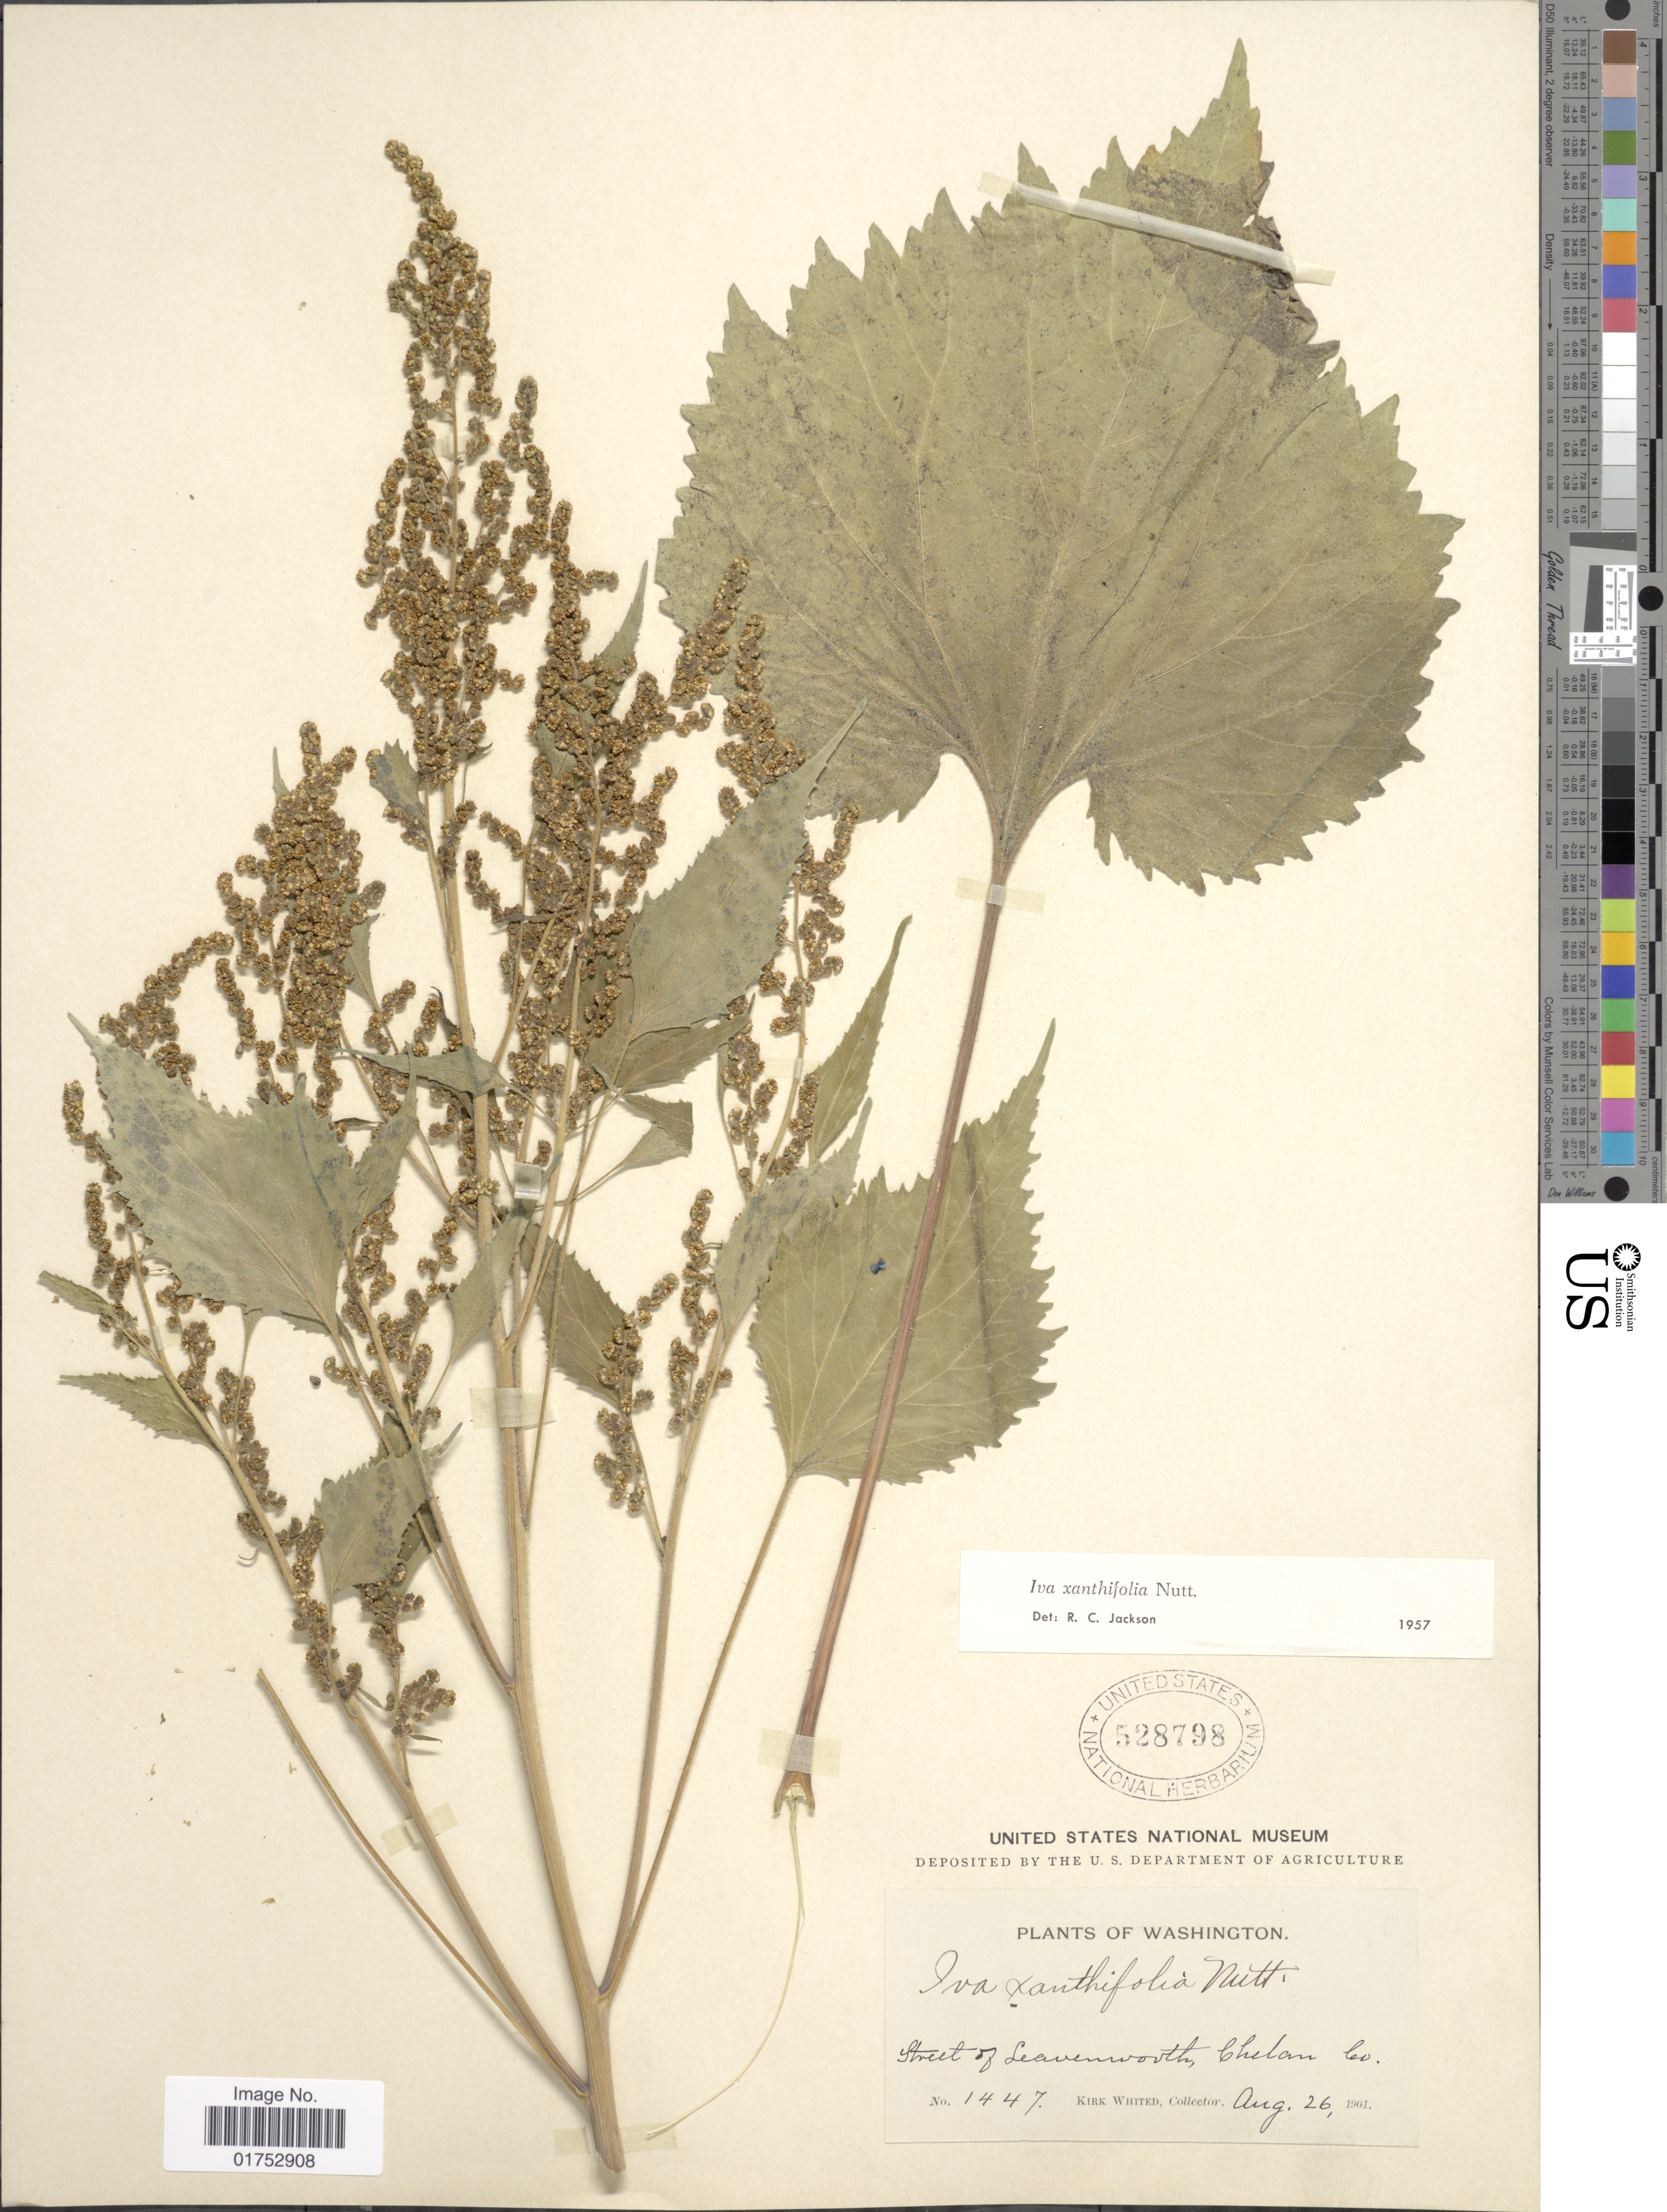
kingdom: Plantae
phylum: Tracheophyta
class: Magnoliopsida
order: Asterales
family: Asteraceae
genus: Iva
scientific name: Iva xanthifolia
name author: Nutt.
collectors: K. Whited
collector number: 1447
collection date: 1901-08-26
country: United States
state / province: Washington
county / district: Chelan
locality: Street of Leavenworth, Chelan Co.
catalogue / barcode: US 528798